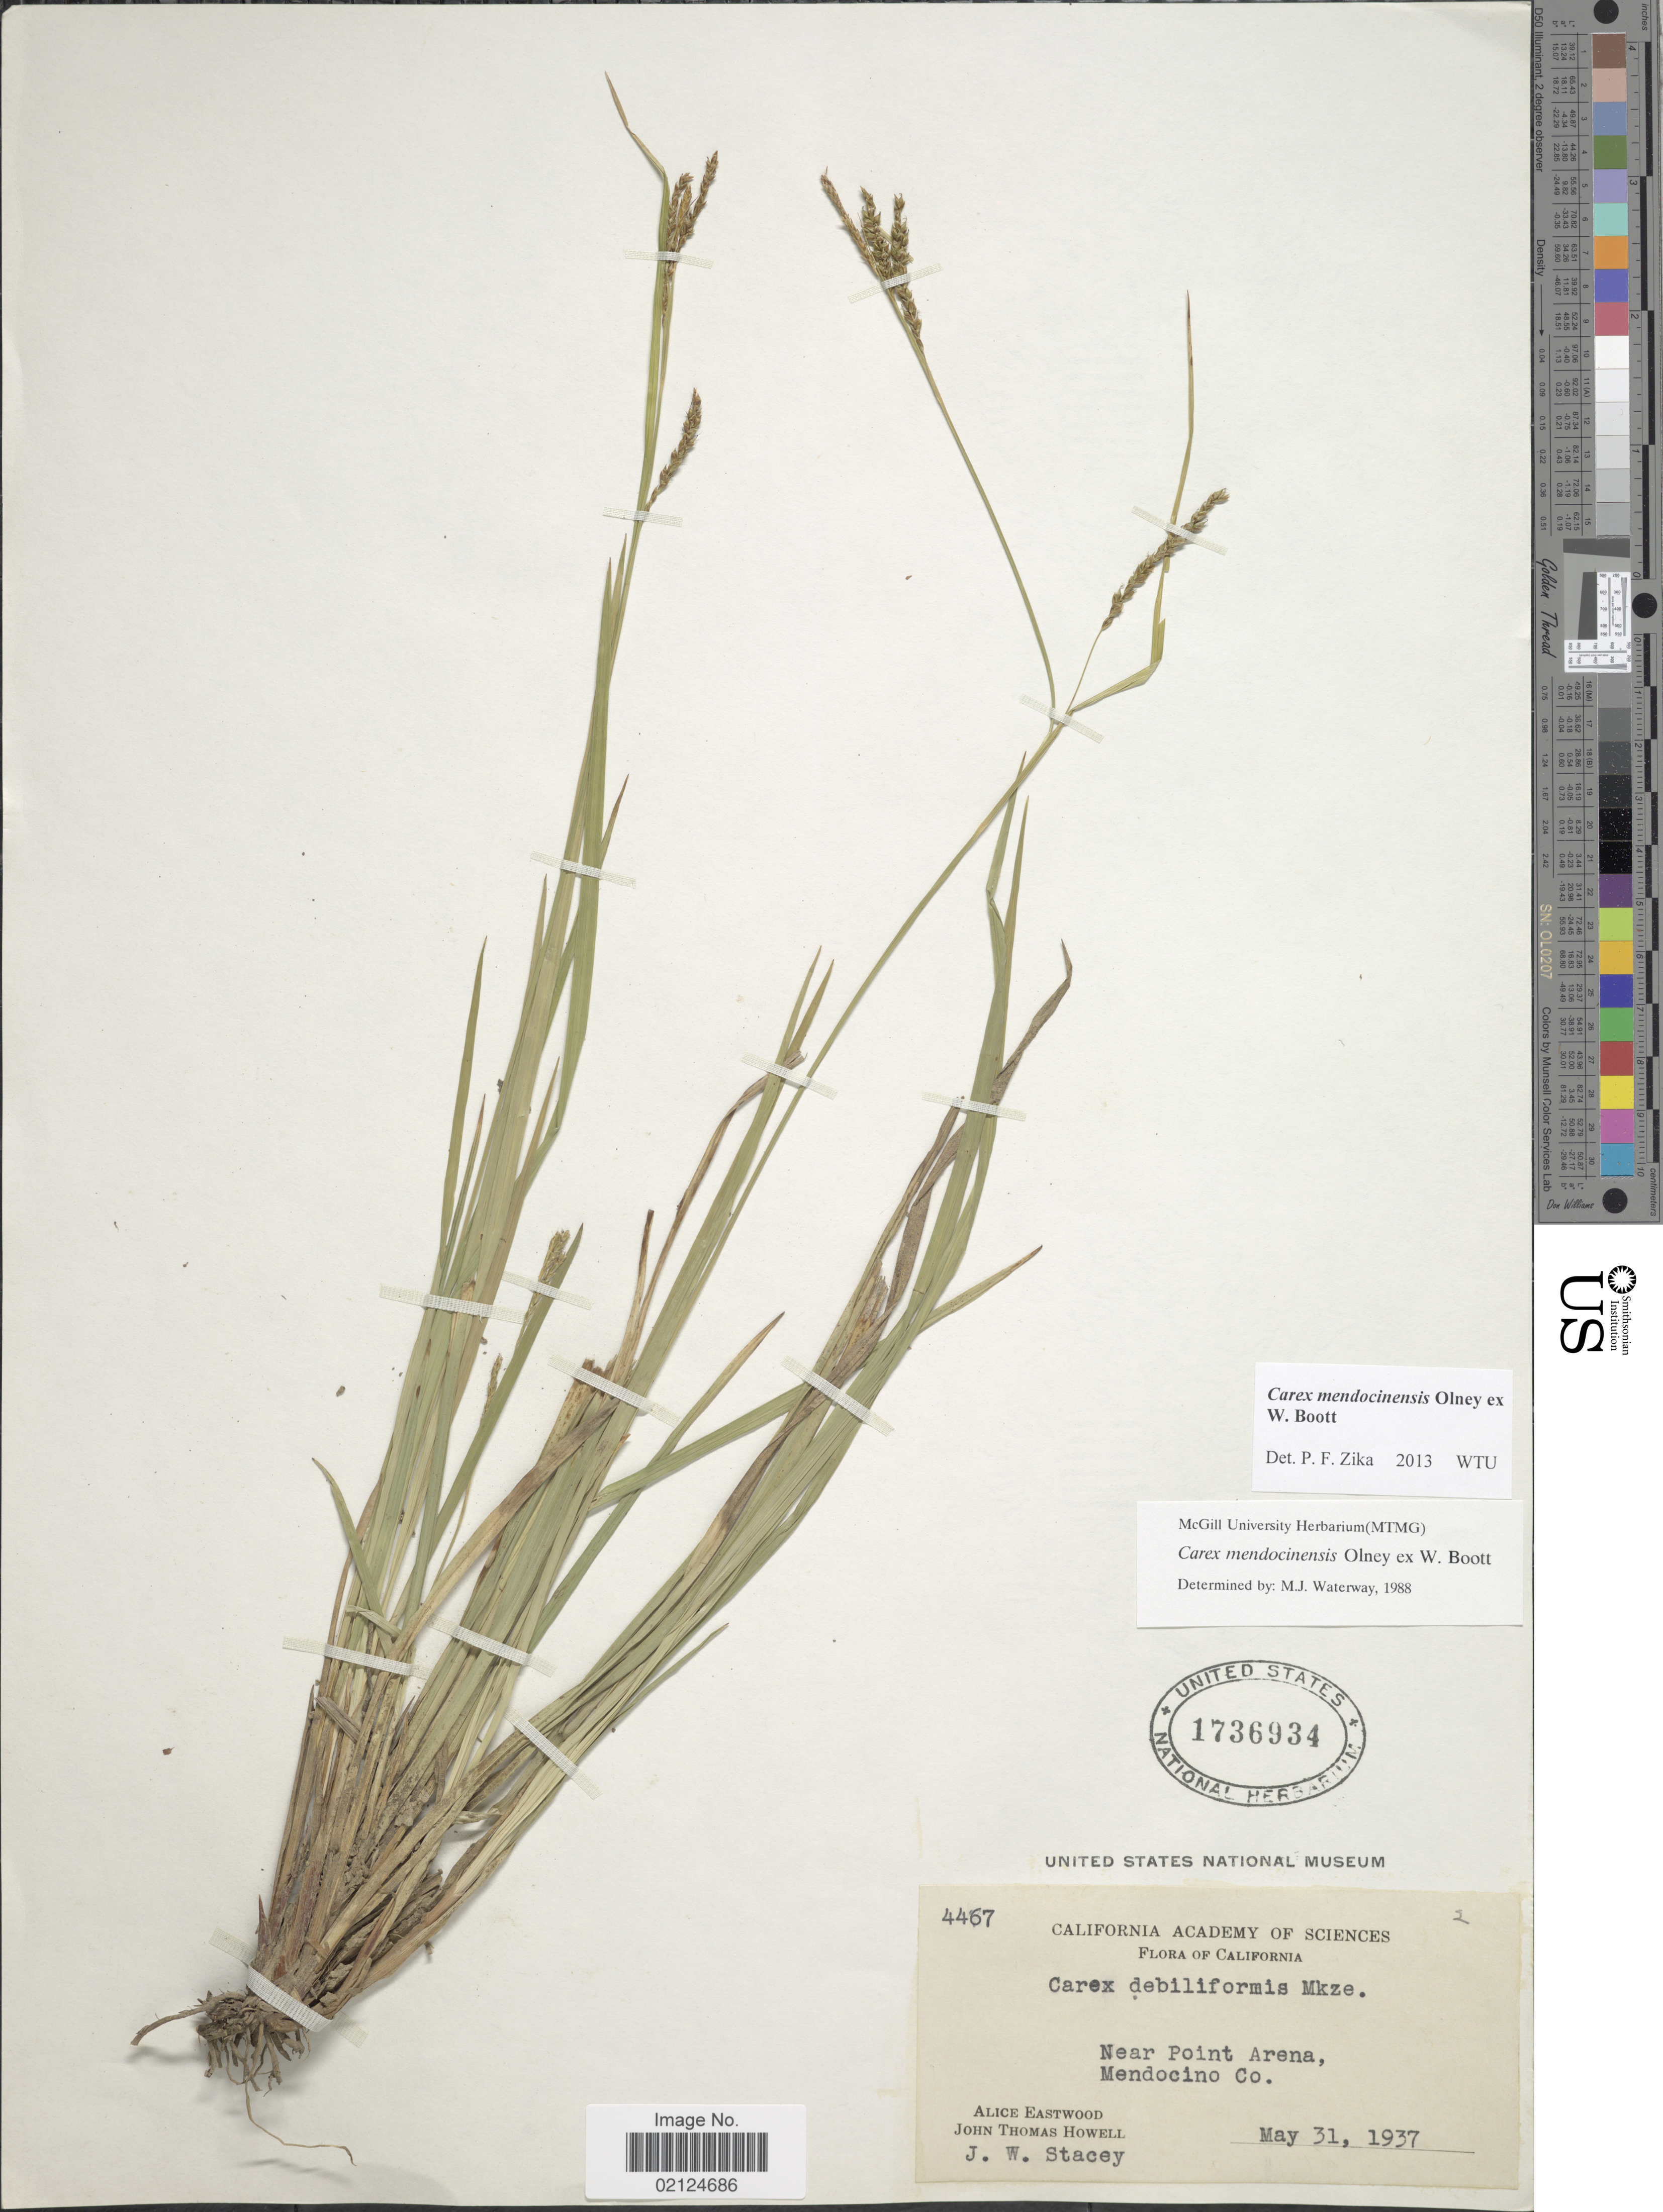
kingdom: Plantae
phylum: Tracheophyta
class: Liliopsida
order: Poales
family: Cyperaceae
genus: Carex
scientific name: Carex mendocinensis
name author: Olney ex Boott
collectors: A. Eastwood, J. T. Howell & J. W. Stacey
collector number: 4467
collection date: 1937-05-31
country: United States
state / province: California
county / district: Mendocino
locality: Near Point Arena, Mendocino Co.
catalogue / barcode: US 1736934